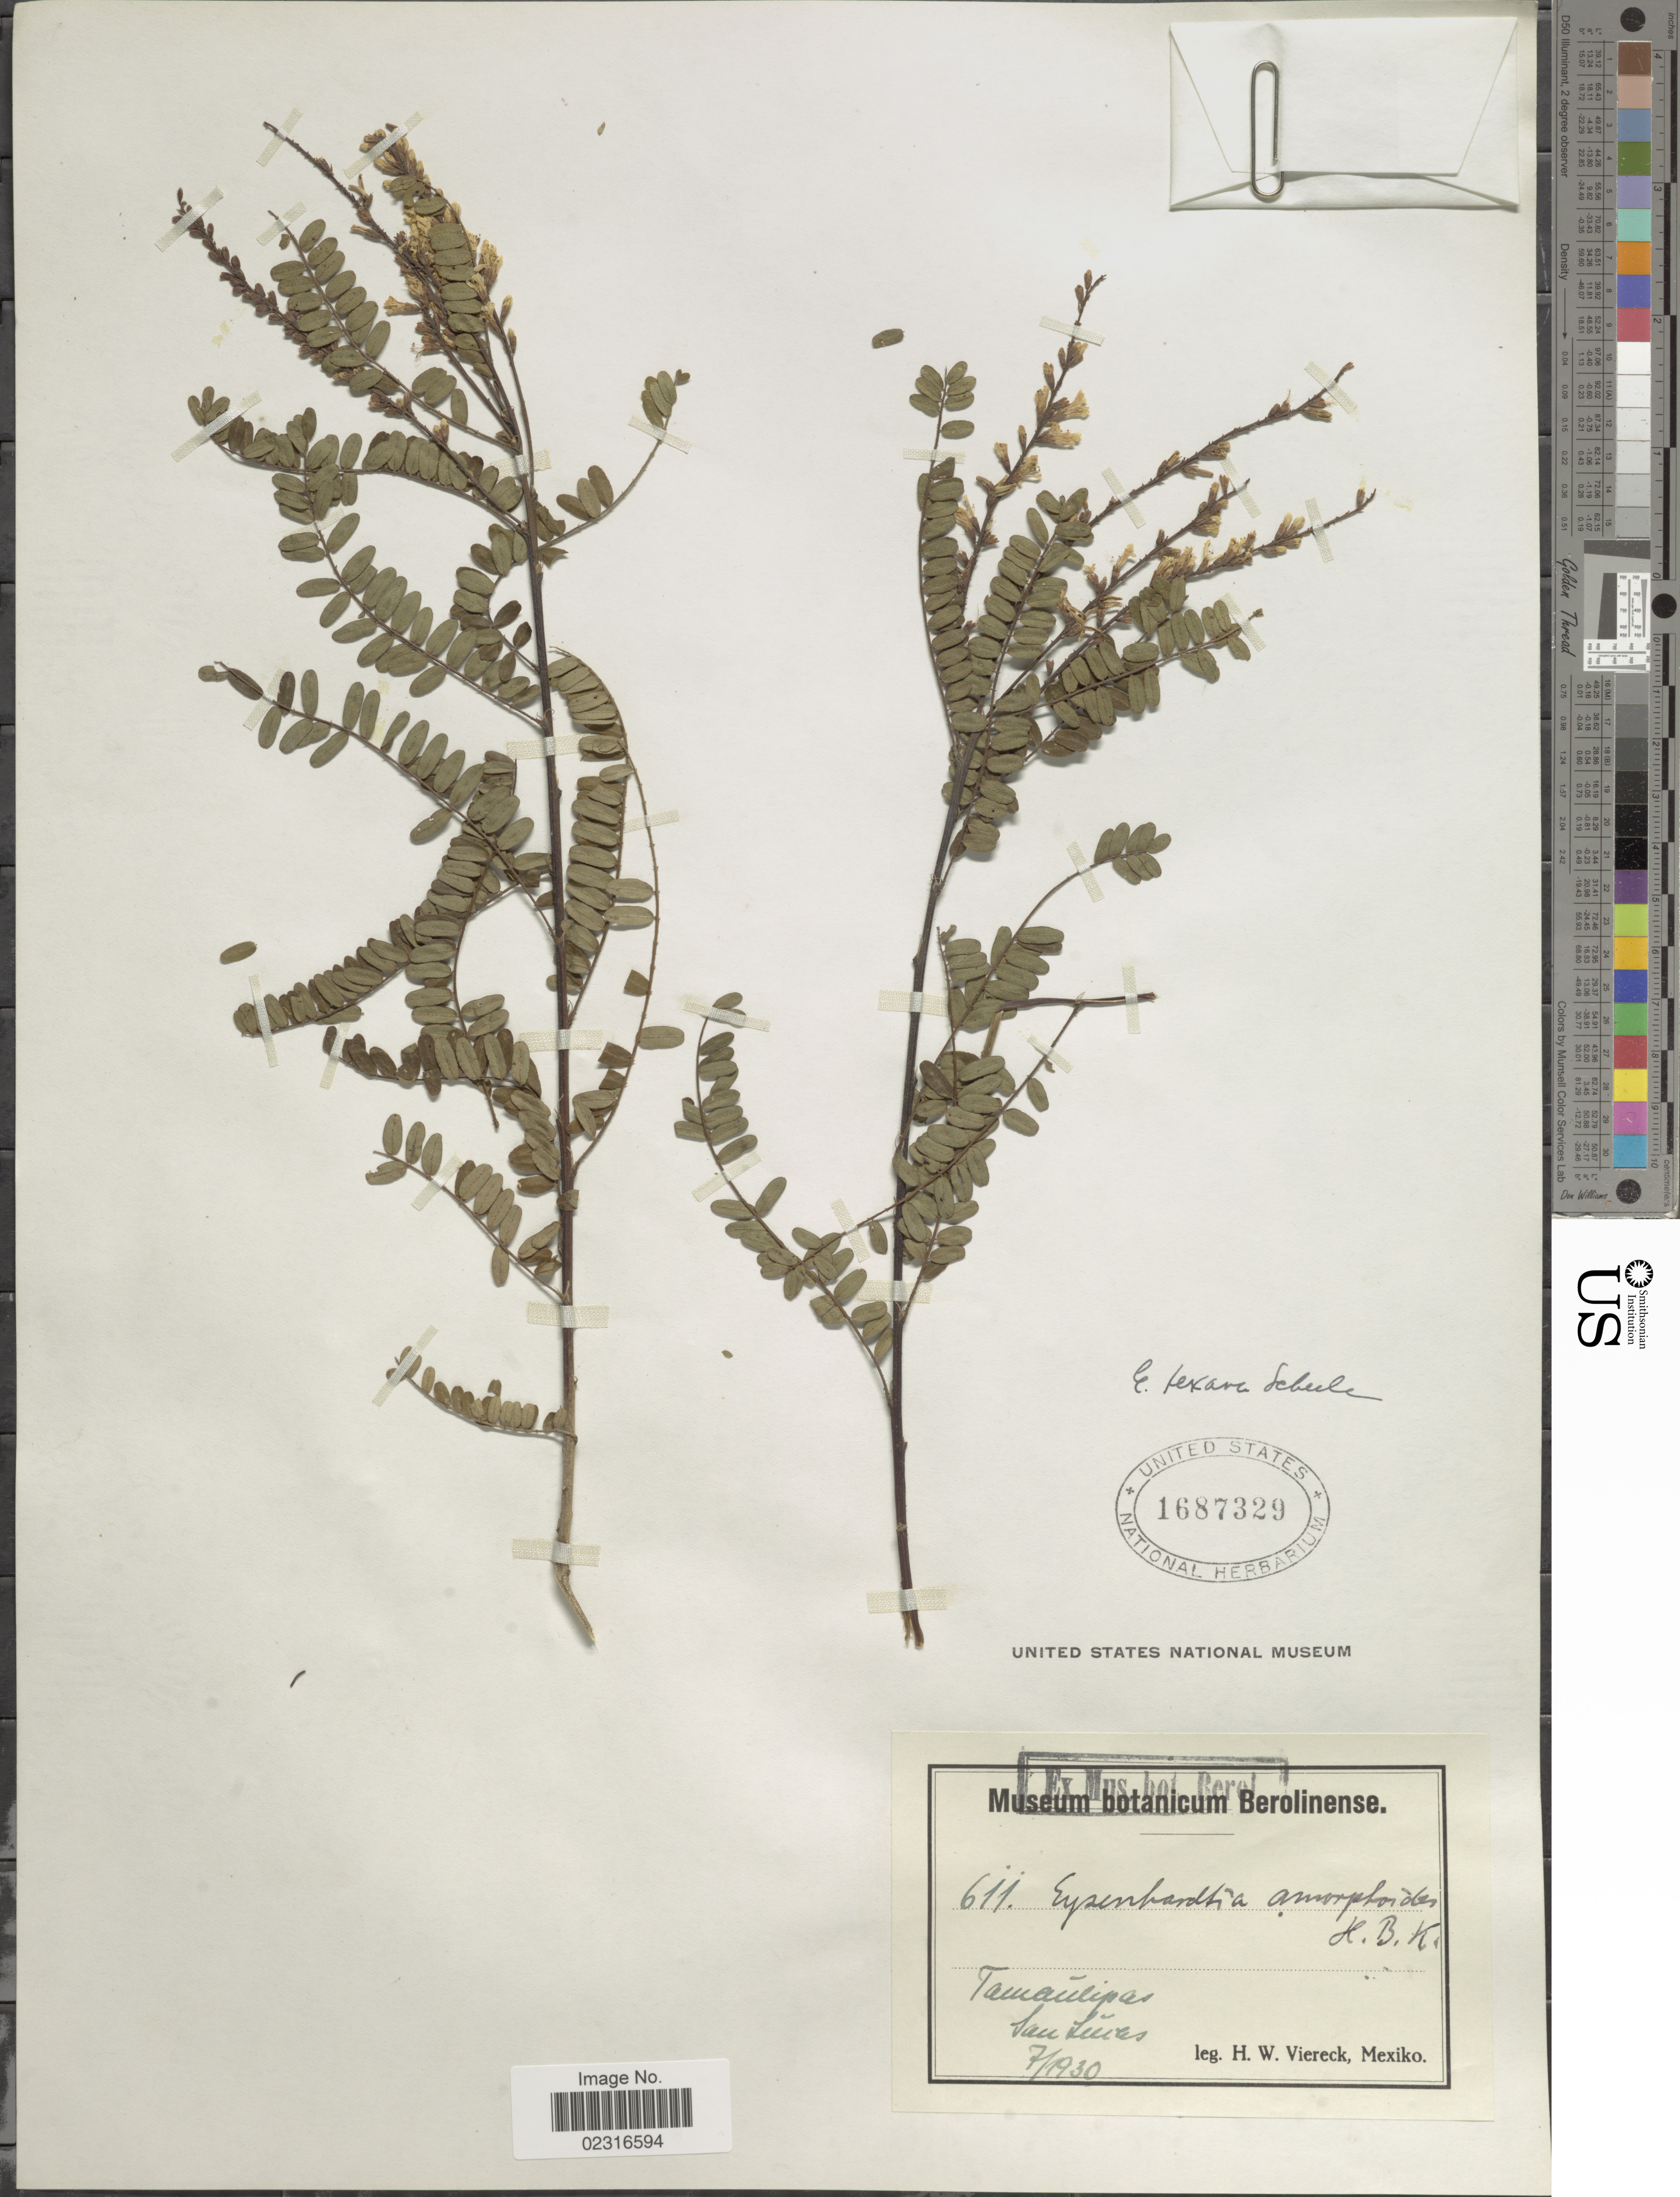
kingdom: Plantae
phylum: Tracheophyta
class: Magnoliopsida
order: Fabales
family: Fabaceae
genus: Eysenhardtia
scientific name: Eysenhardtia texana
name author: Scheele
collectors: H. W. Viereck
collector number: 611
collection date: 1930-07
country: Mexico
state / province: Tamaulipas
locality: San Lucas.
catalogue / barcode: US 1687329